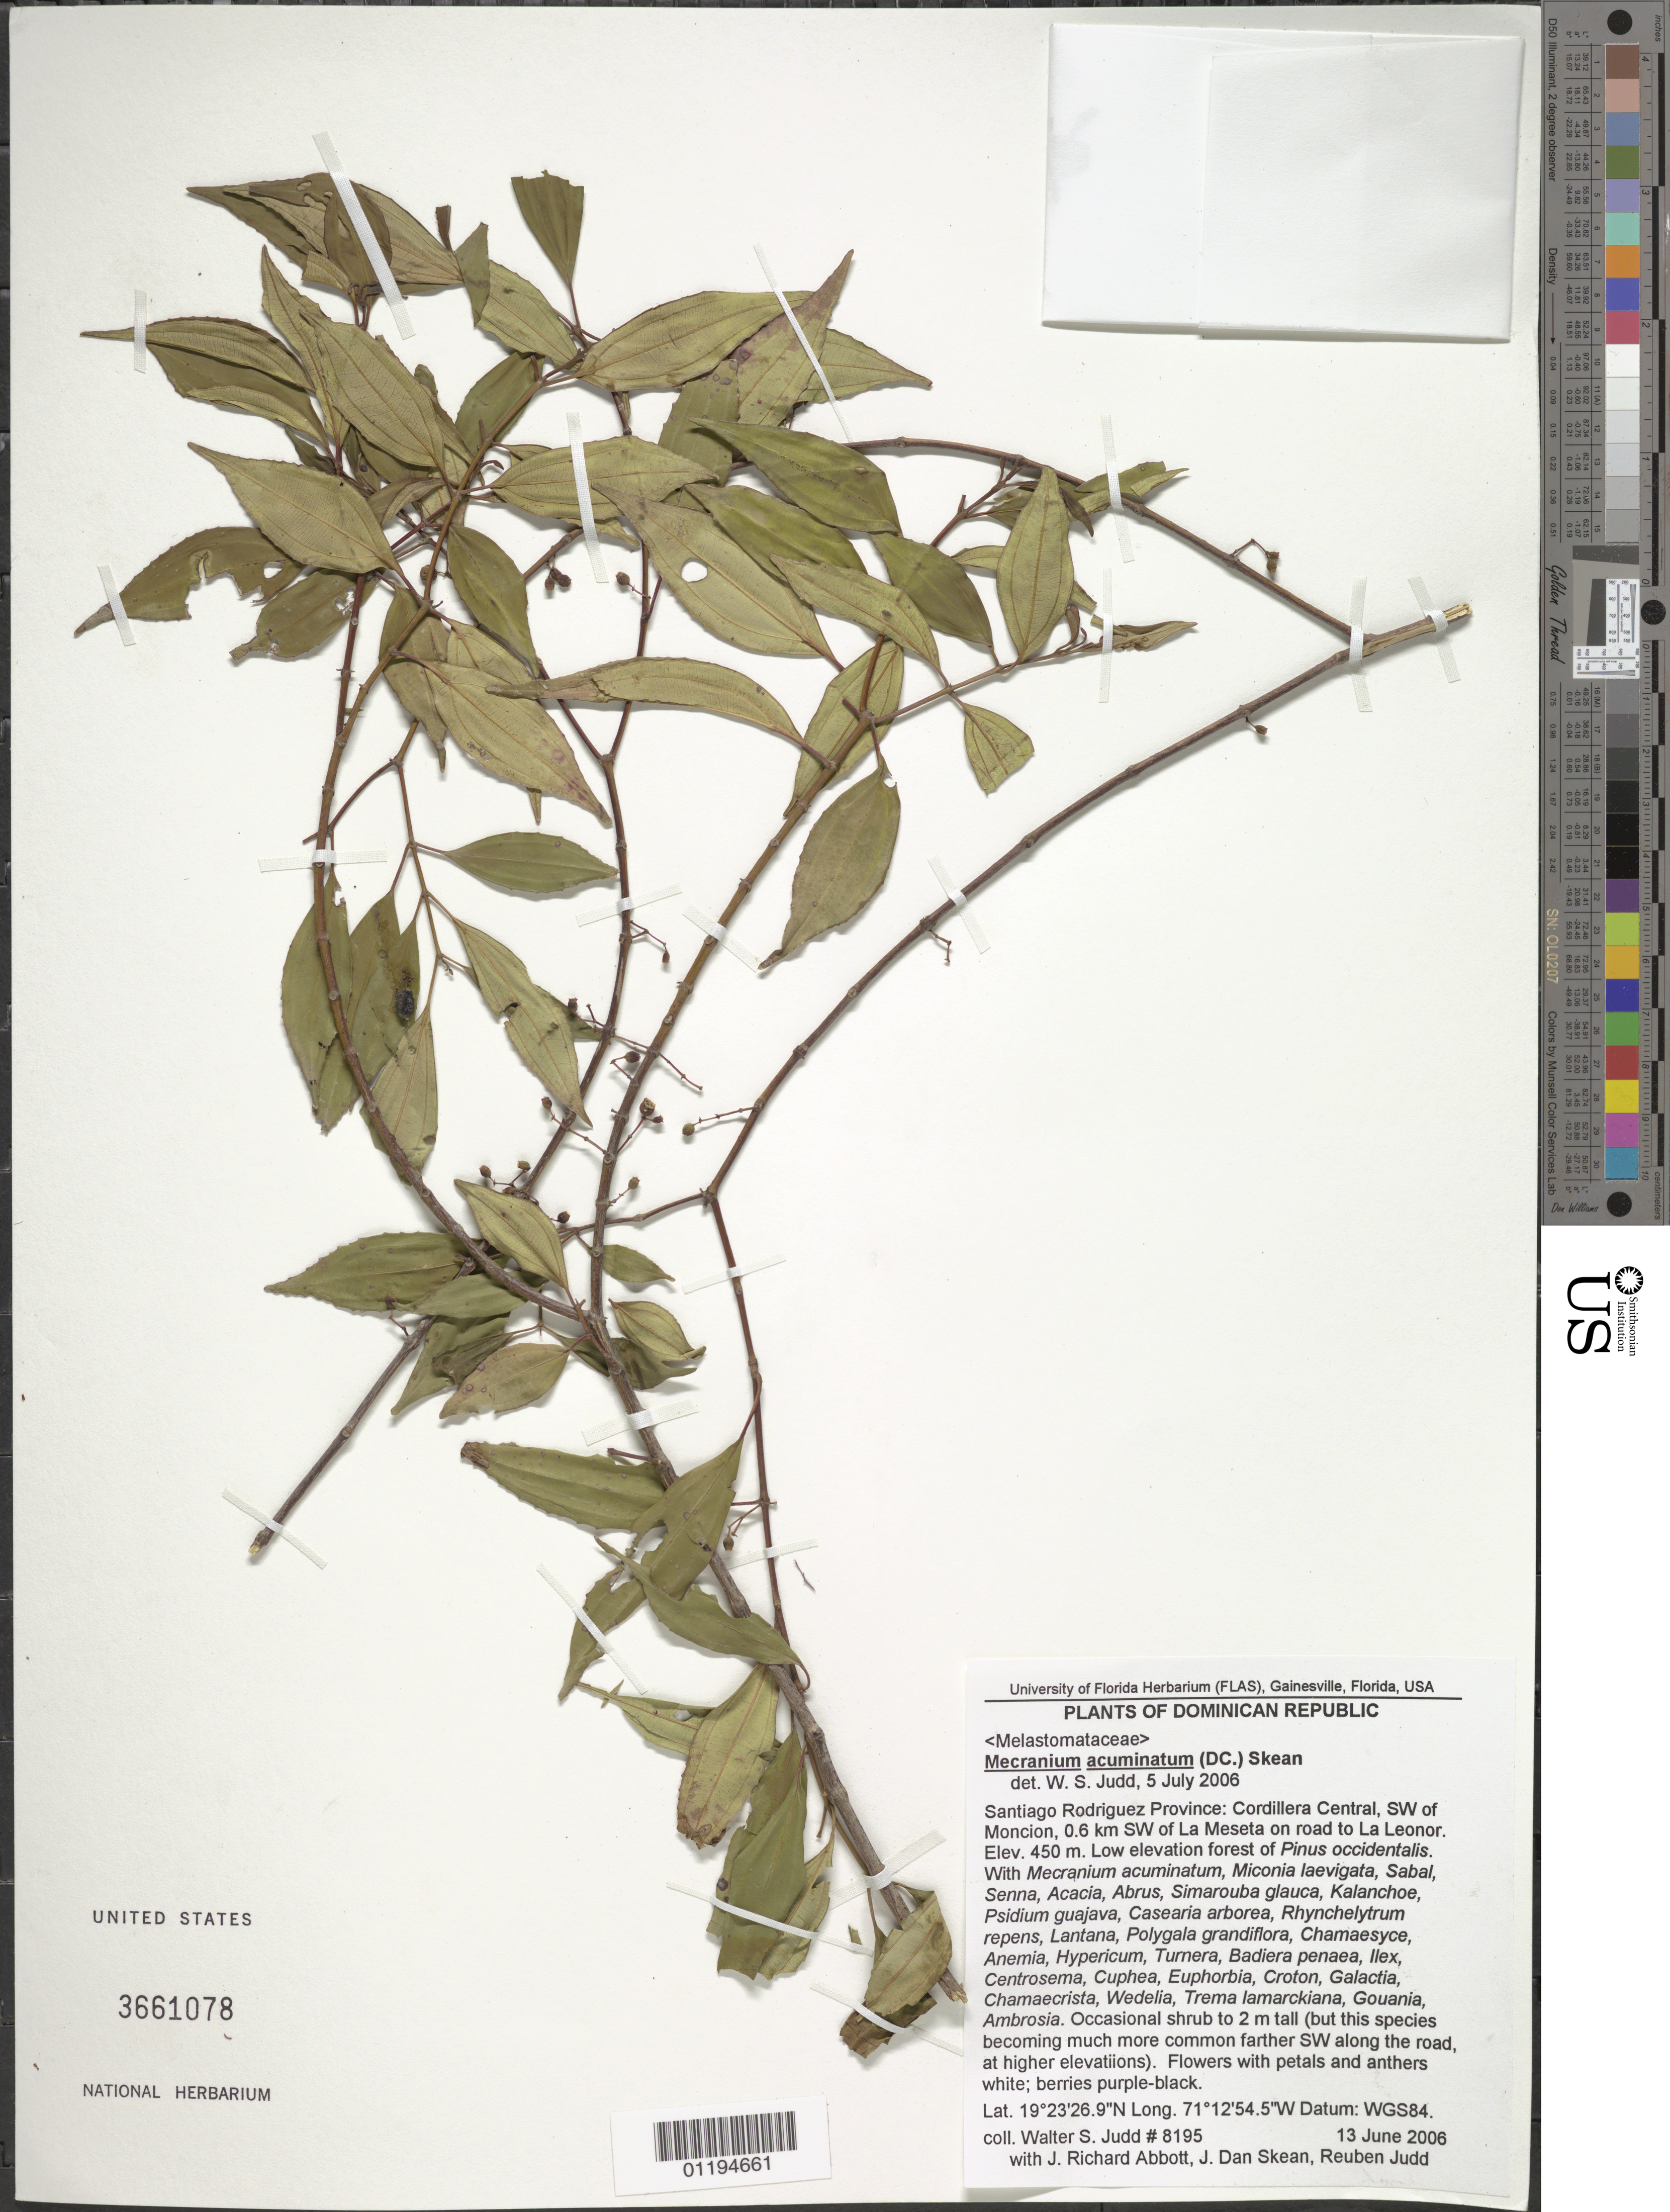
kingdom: Plantae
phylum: Tracheophyta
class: Magnoliopsida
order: Myrtales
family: Melastomataceae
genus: Mecranium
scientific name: Mecranium acuminatum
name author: (DC.) Skean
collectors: W. S. Judd, J. R. Abbott, J. Skean & R. Judd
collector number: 8195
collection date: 2006-06-11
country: Dominican Republic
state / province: Santiago Rodriguez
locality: SW of Moncion, 0.6km SW of La Meastra on rd. to La Leonor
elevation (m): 450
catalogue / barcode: US 3661078